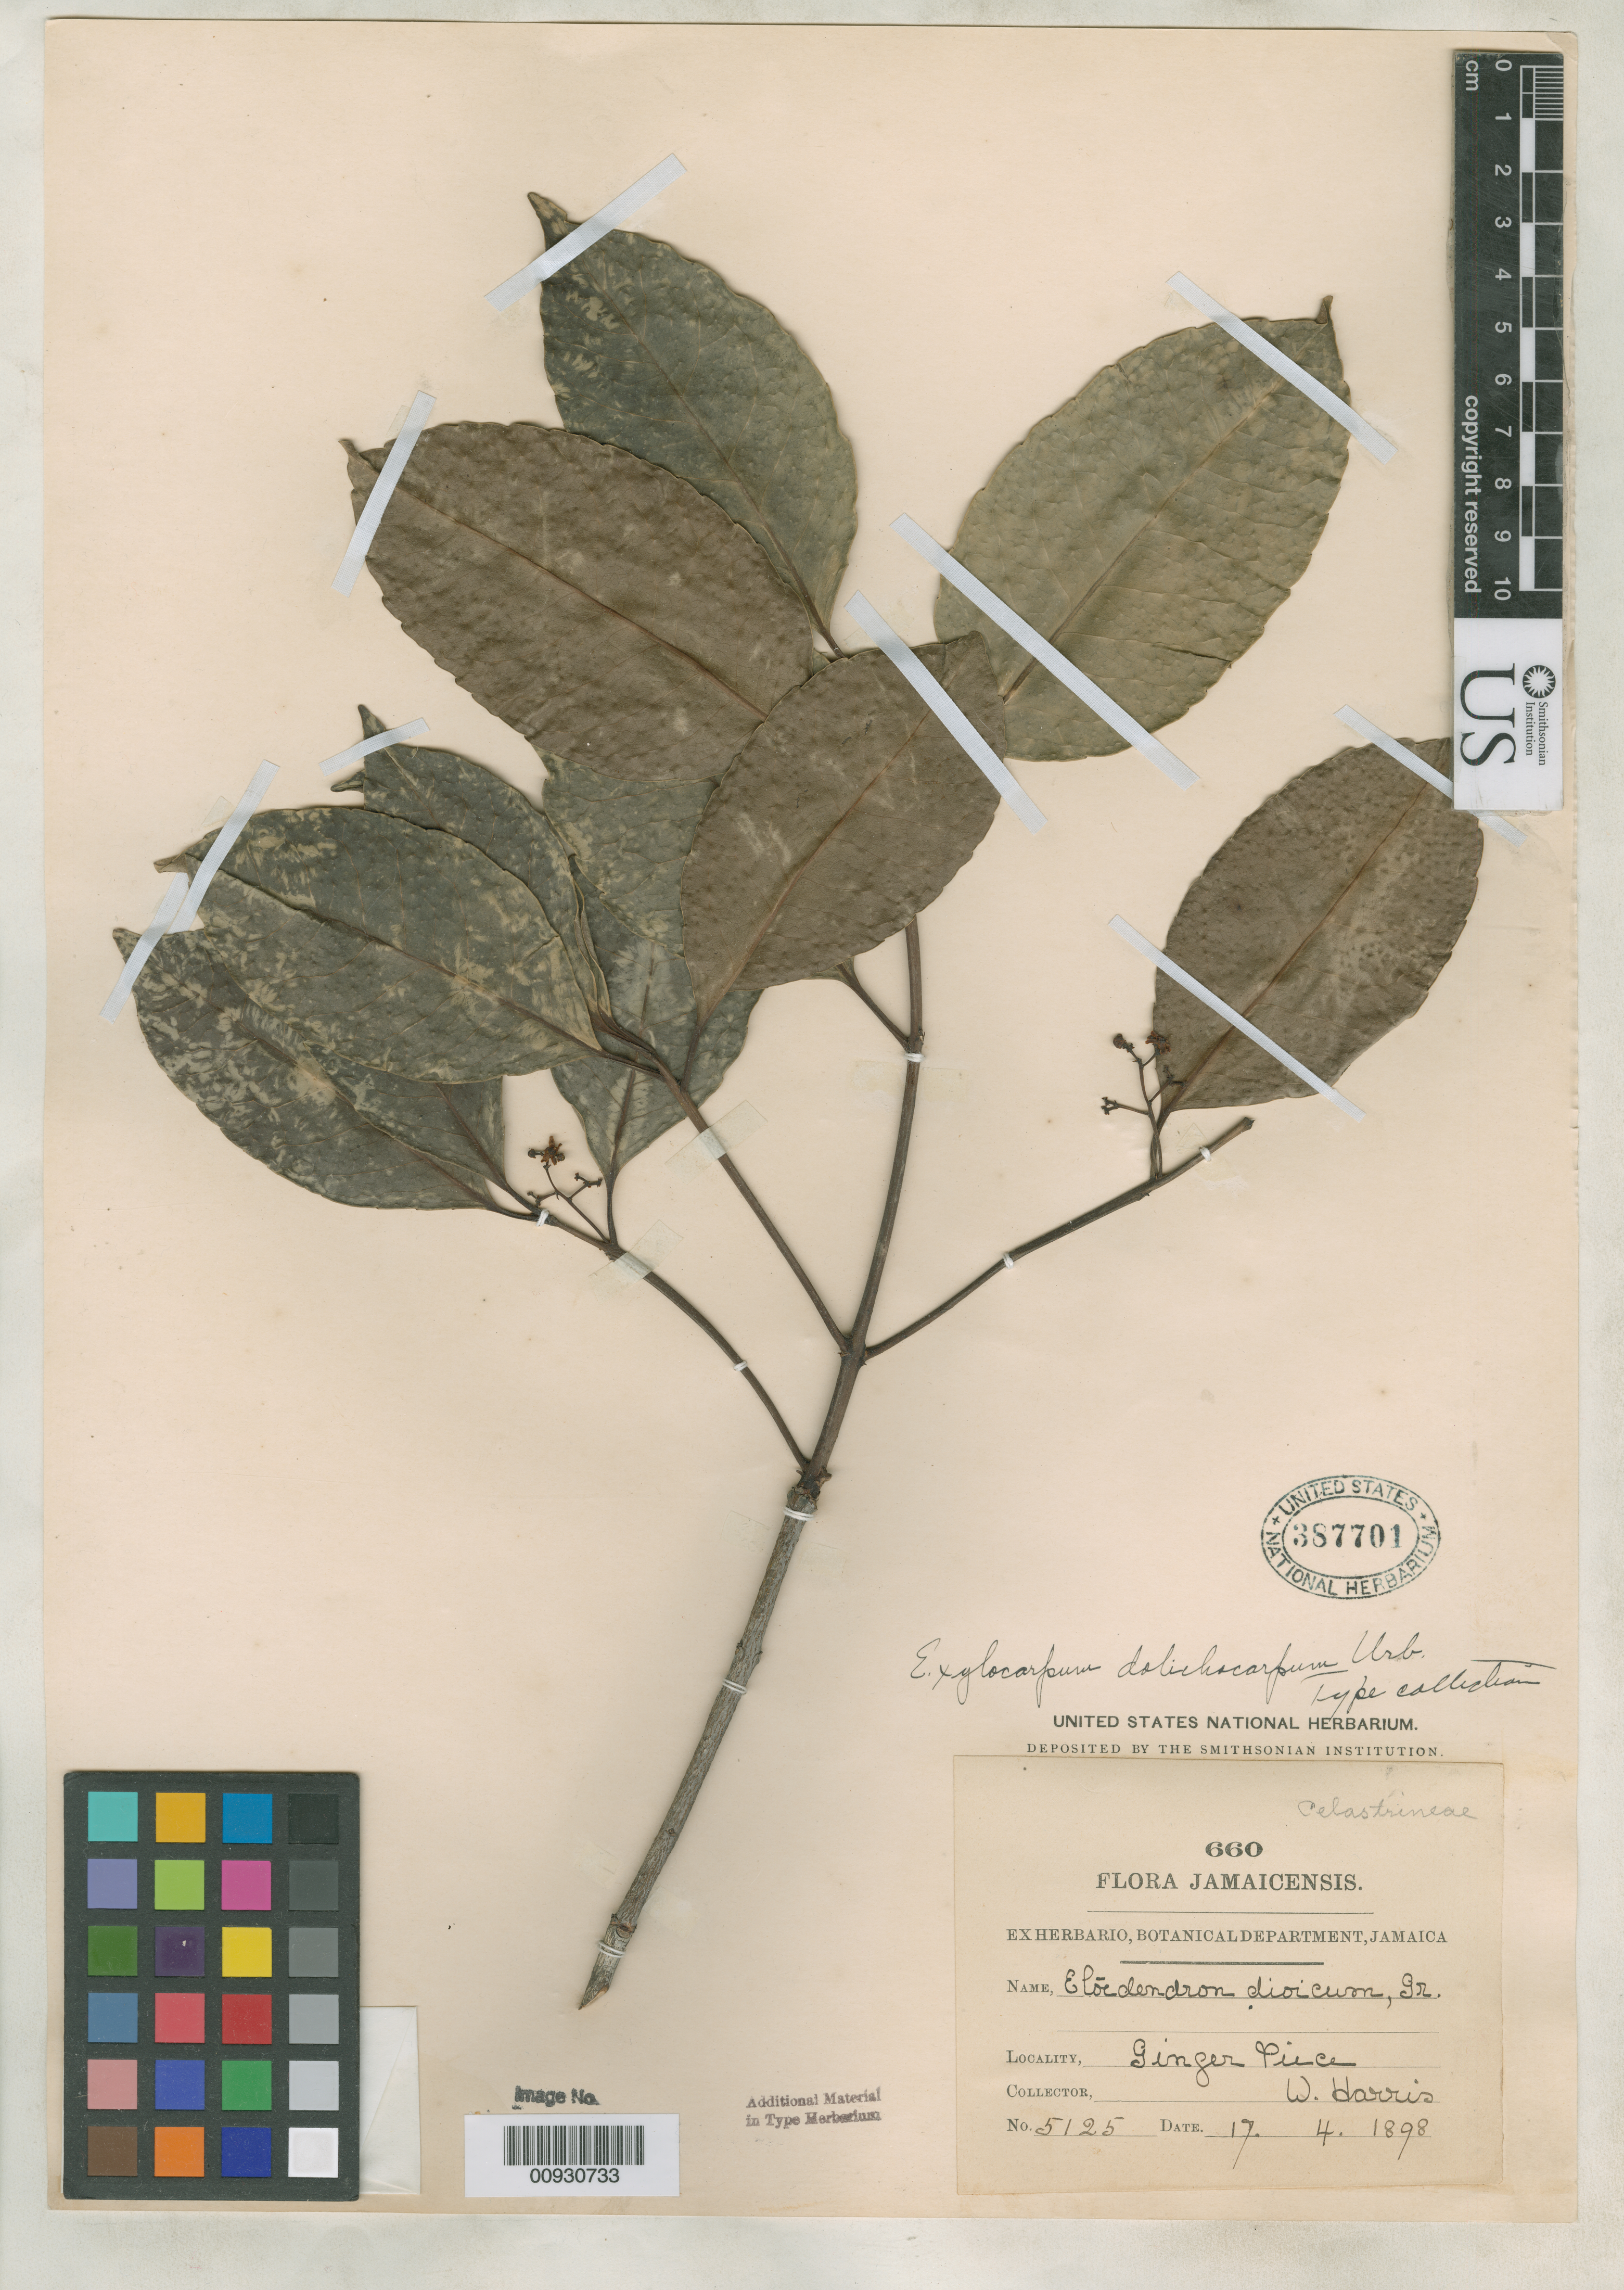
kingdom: Plantae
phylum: Tracheophyta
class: Magnoliopsida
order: Celastrales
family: Celastraceae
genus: Elaeodendron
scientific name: Elaeodendron xylocarpum var. dolichocarpum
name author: Urb.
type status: Syntype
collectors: W. Harris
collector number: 5125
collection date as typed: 17 Apr 1898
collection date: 1898-04-17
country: Jamaica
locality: Blue Mts.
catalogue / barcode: US 387701